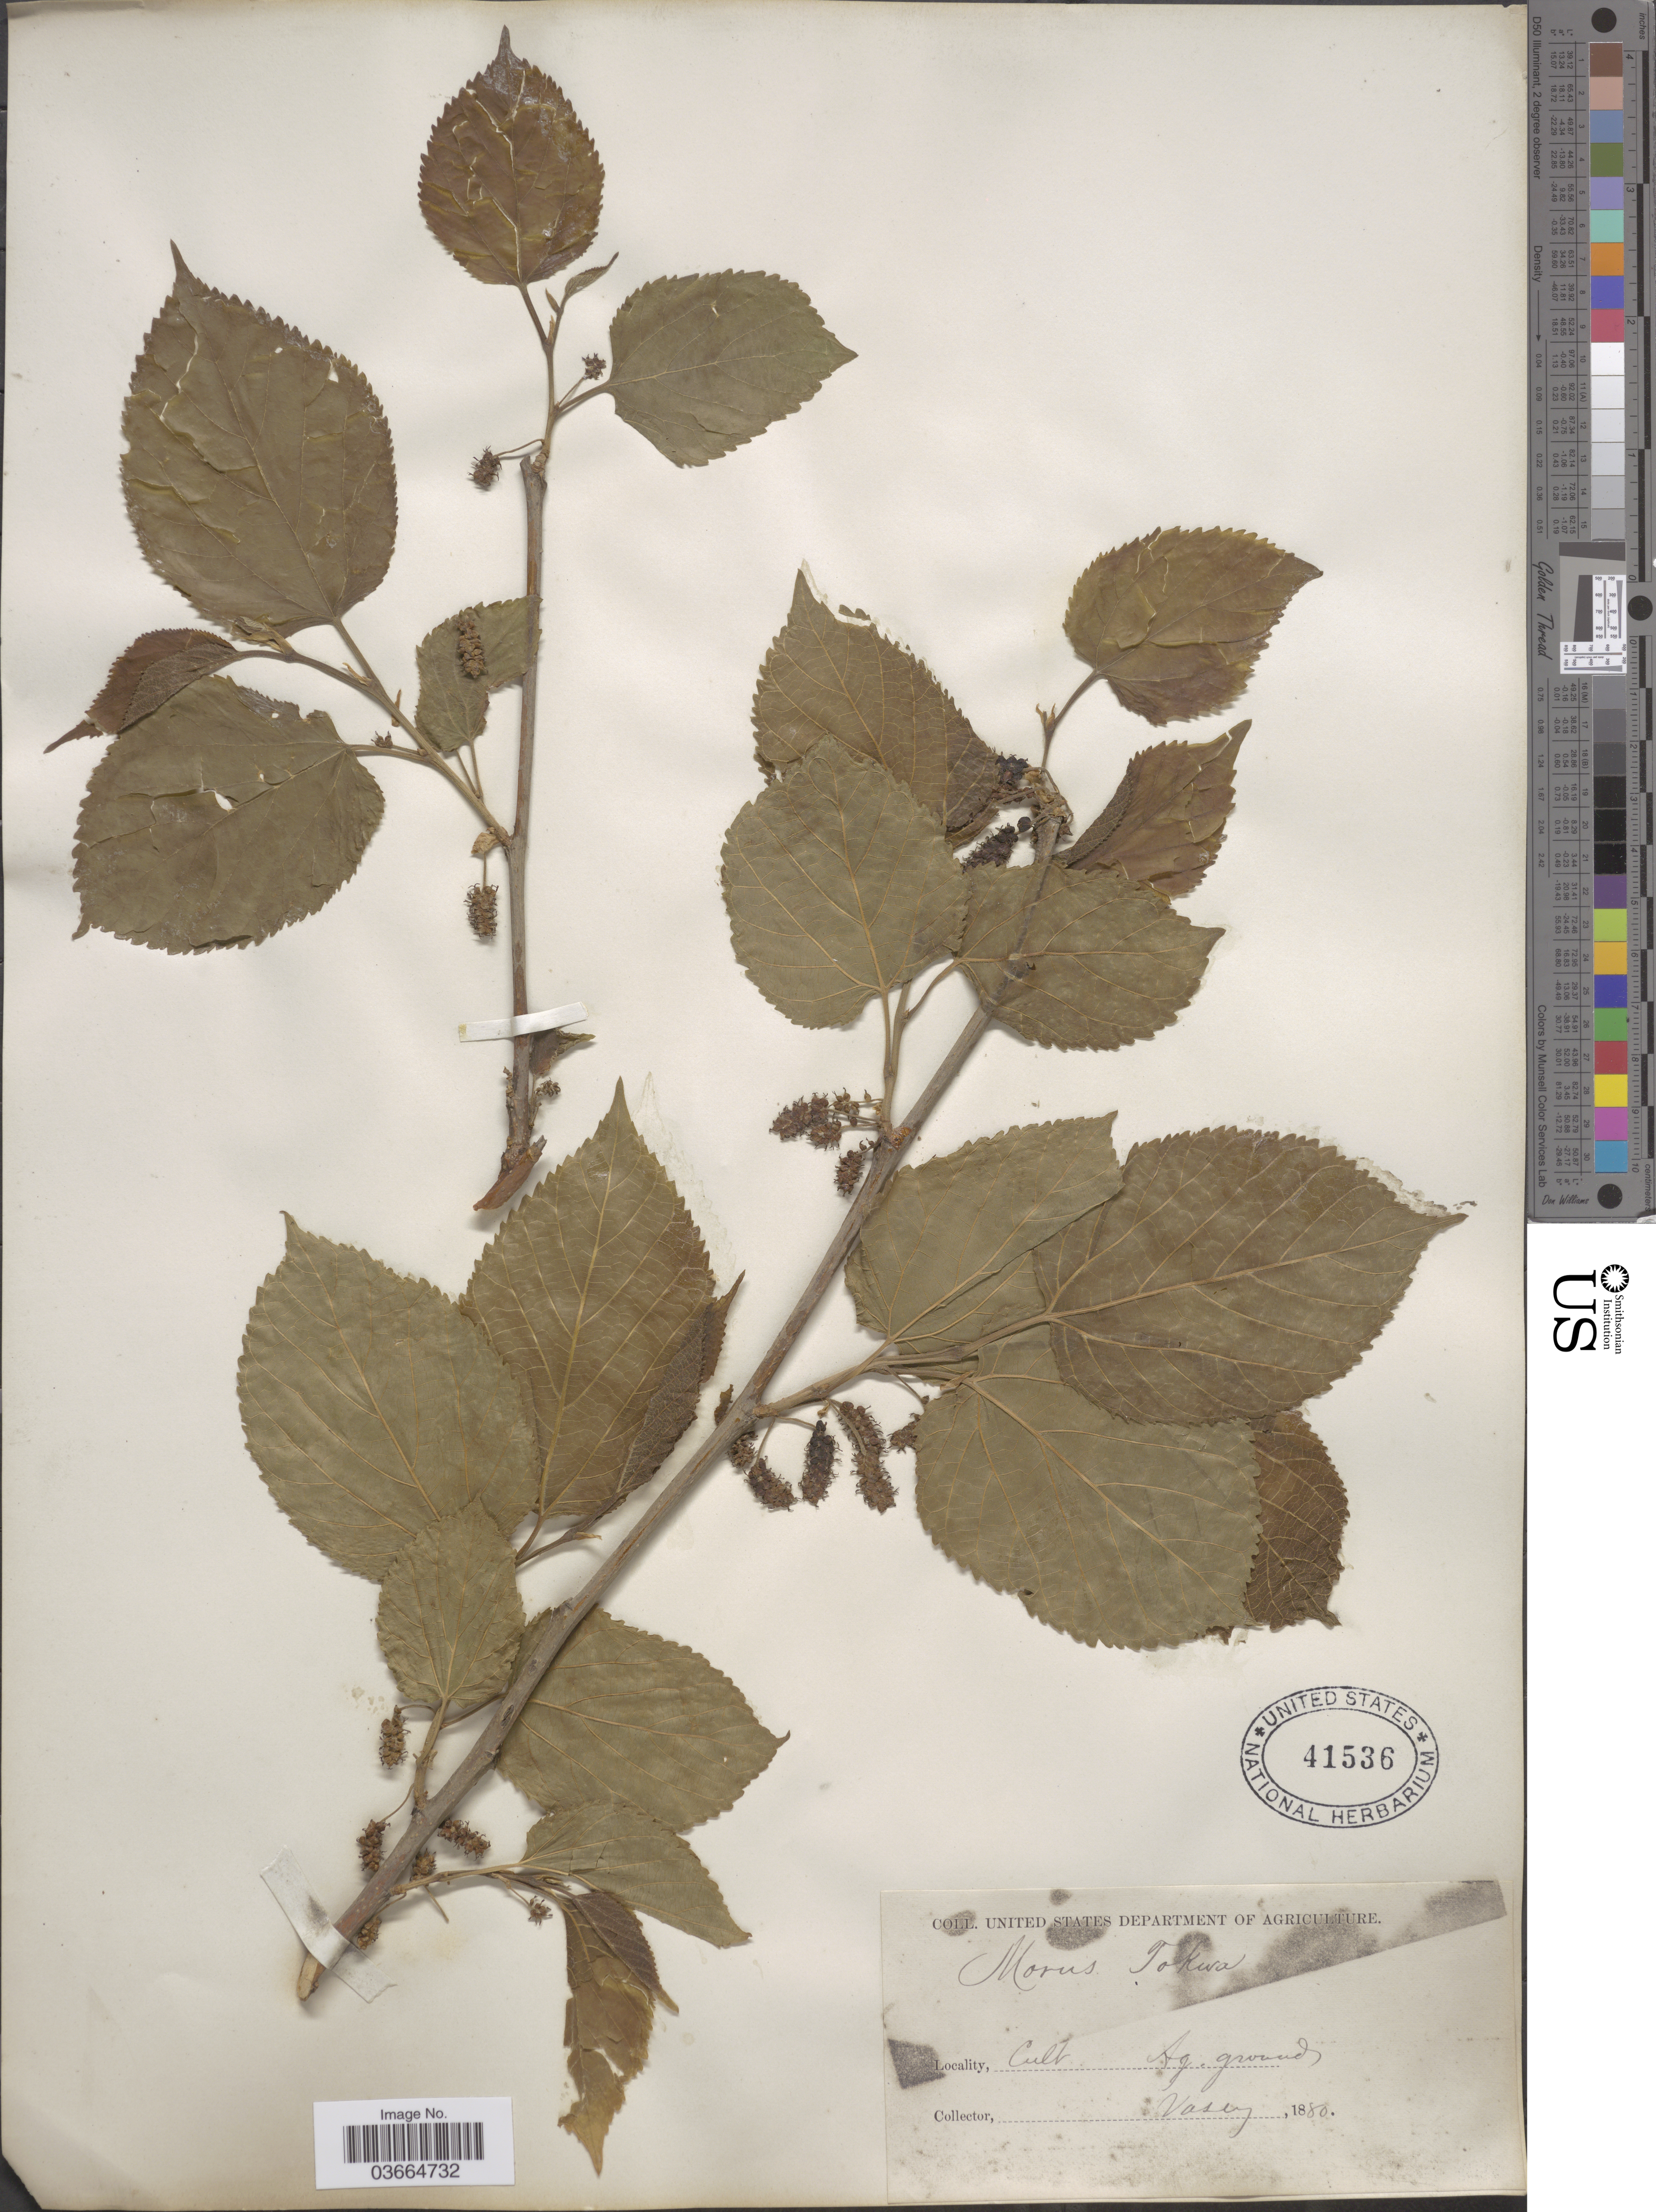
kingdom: Plantae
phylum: Tracheophyta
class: Magnoliopsida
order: Rosales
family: Moraceae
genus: Morus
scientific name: Morus tokwa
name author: Hort. ex K. Koch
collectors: Vasey, --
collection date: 1880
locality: Cult. Ag. ground.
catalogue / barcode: US 41536